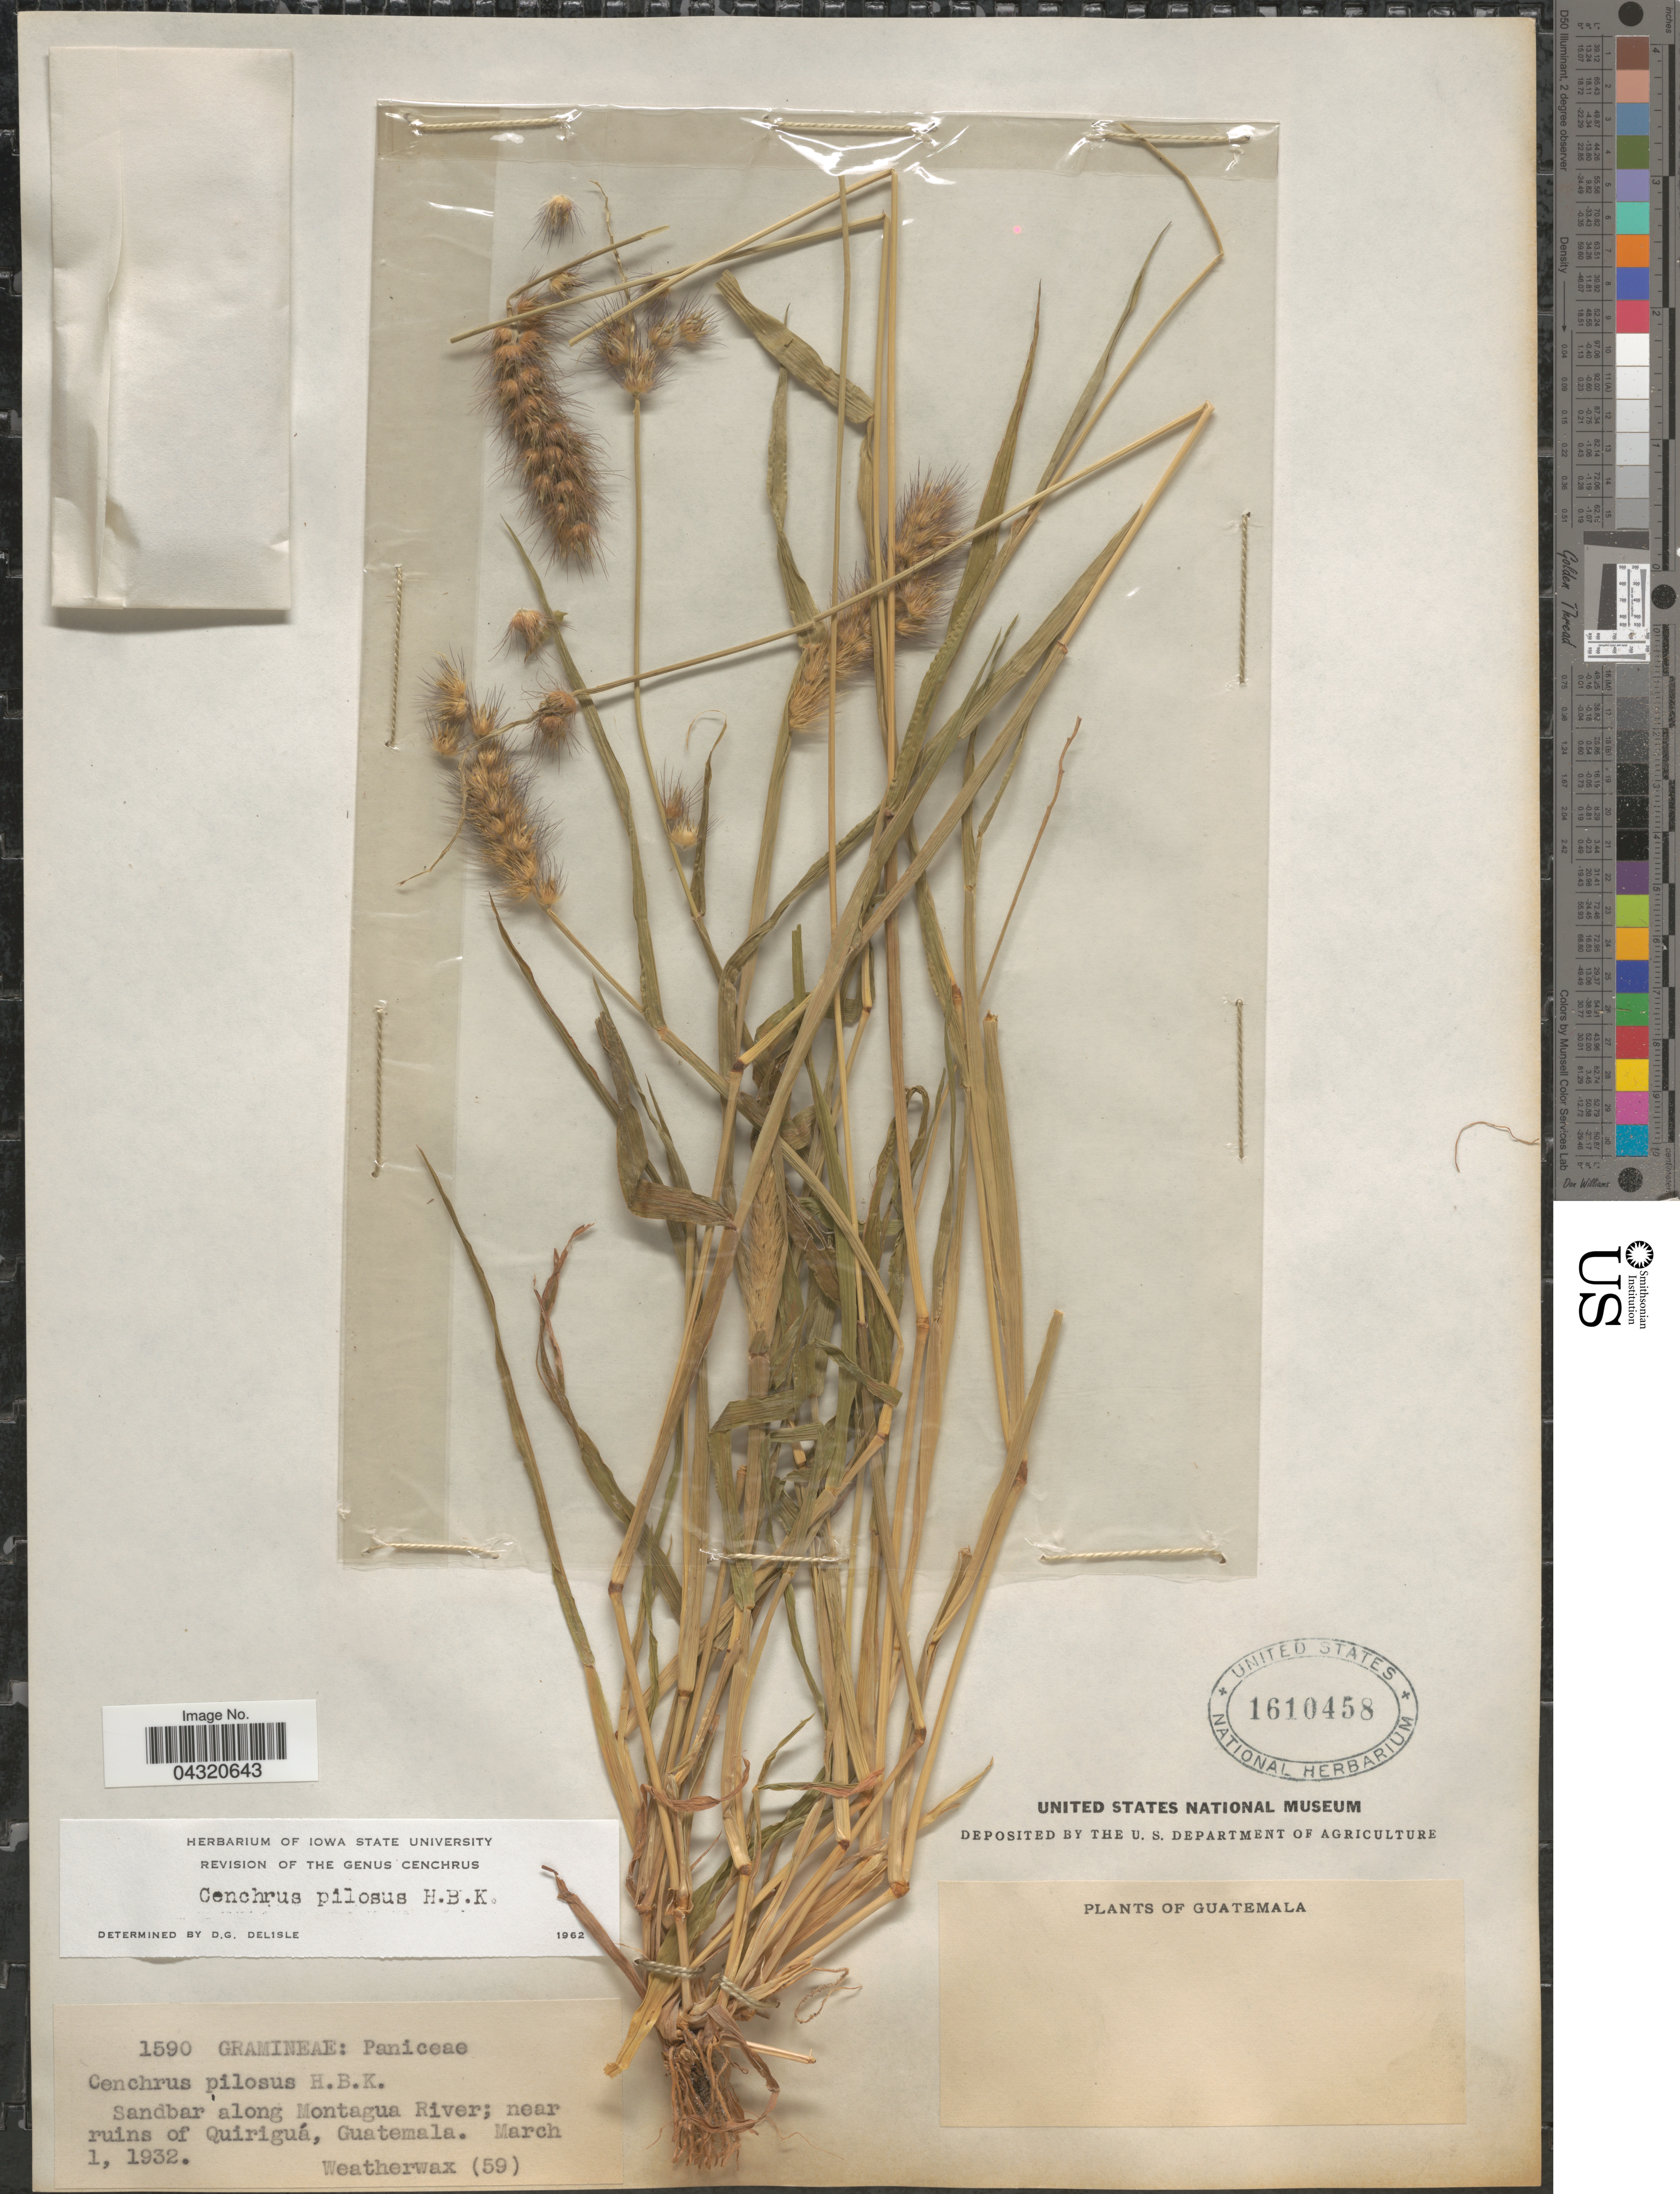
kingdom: Plantae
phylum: Tracheophyta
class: Liliopsida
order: Poales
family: Poaceae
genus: Cenchrus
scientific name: Cenchrus pilosus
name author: Kunth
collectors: -. Weatherwax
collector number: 59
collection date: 1932-03-01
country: Guatemala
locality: Sandbar along Montagua River; near ruins of Quiriguá.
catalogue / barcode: US 1610458